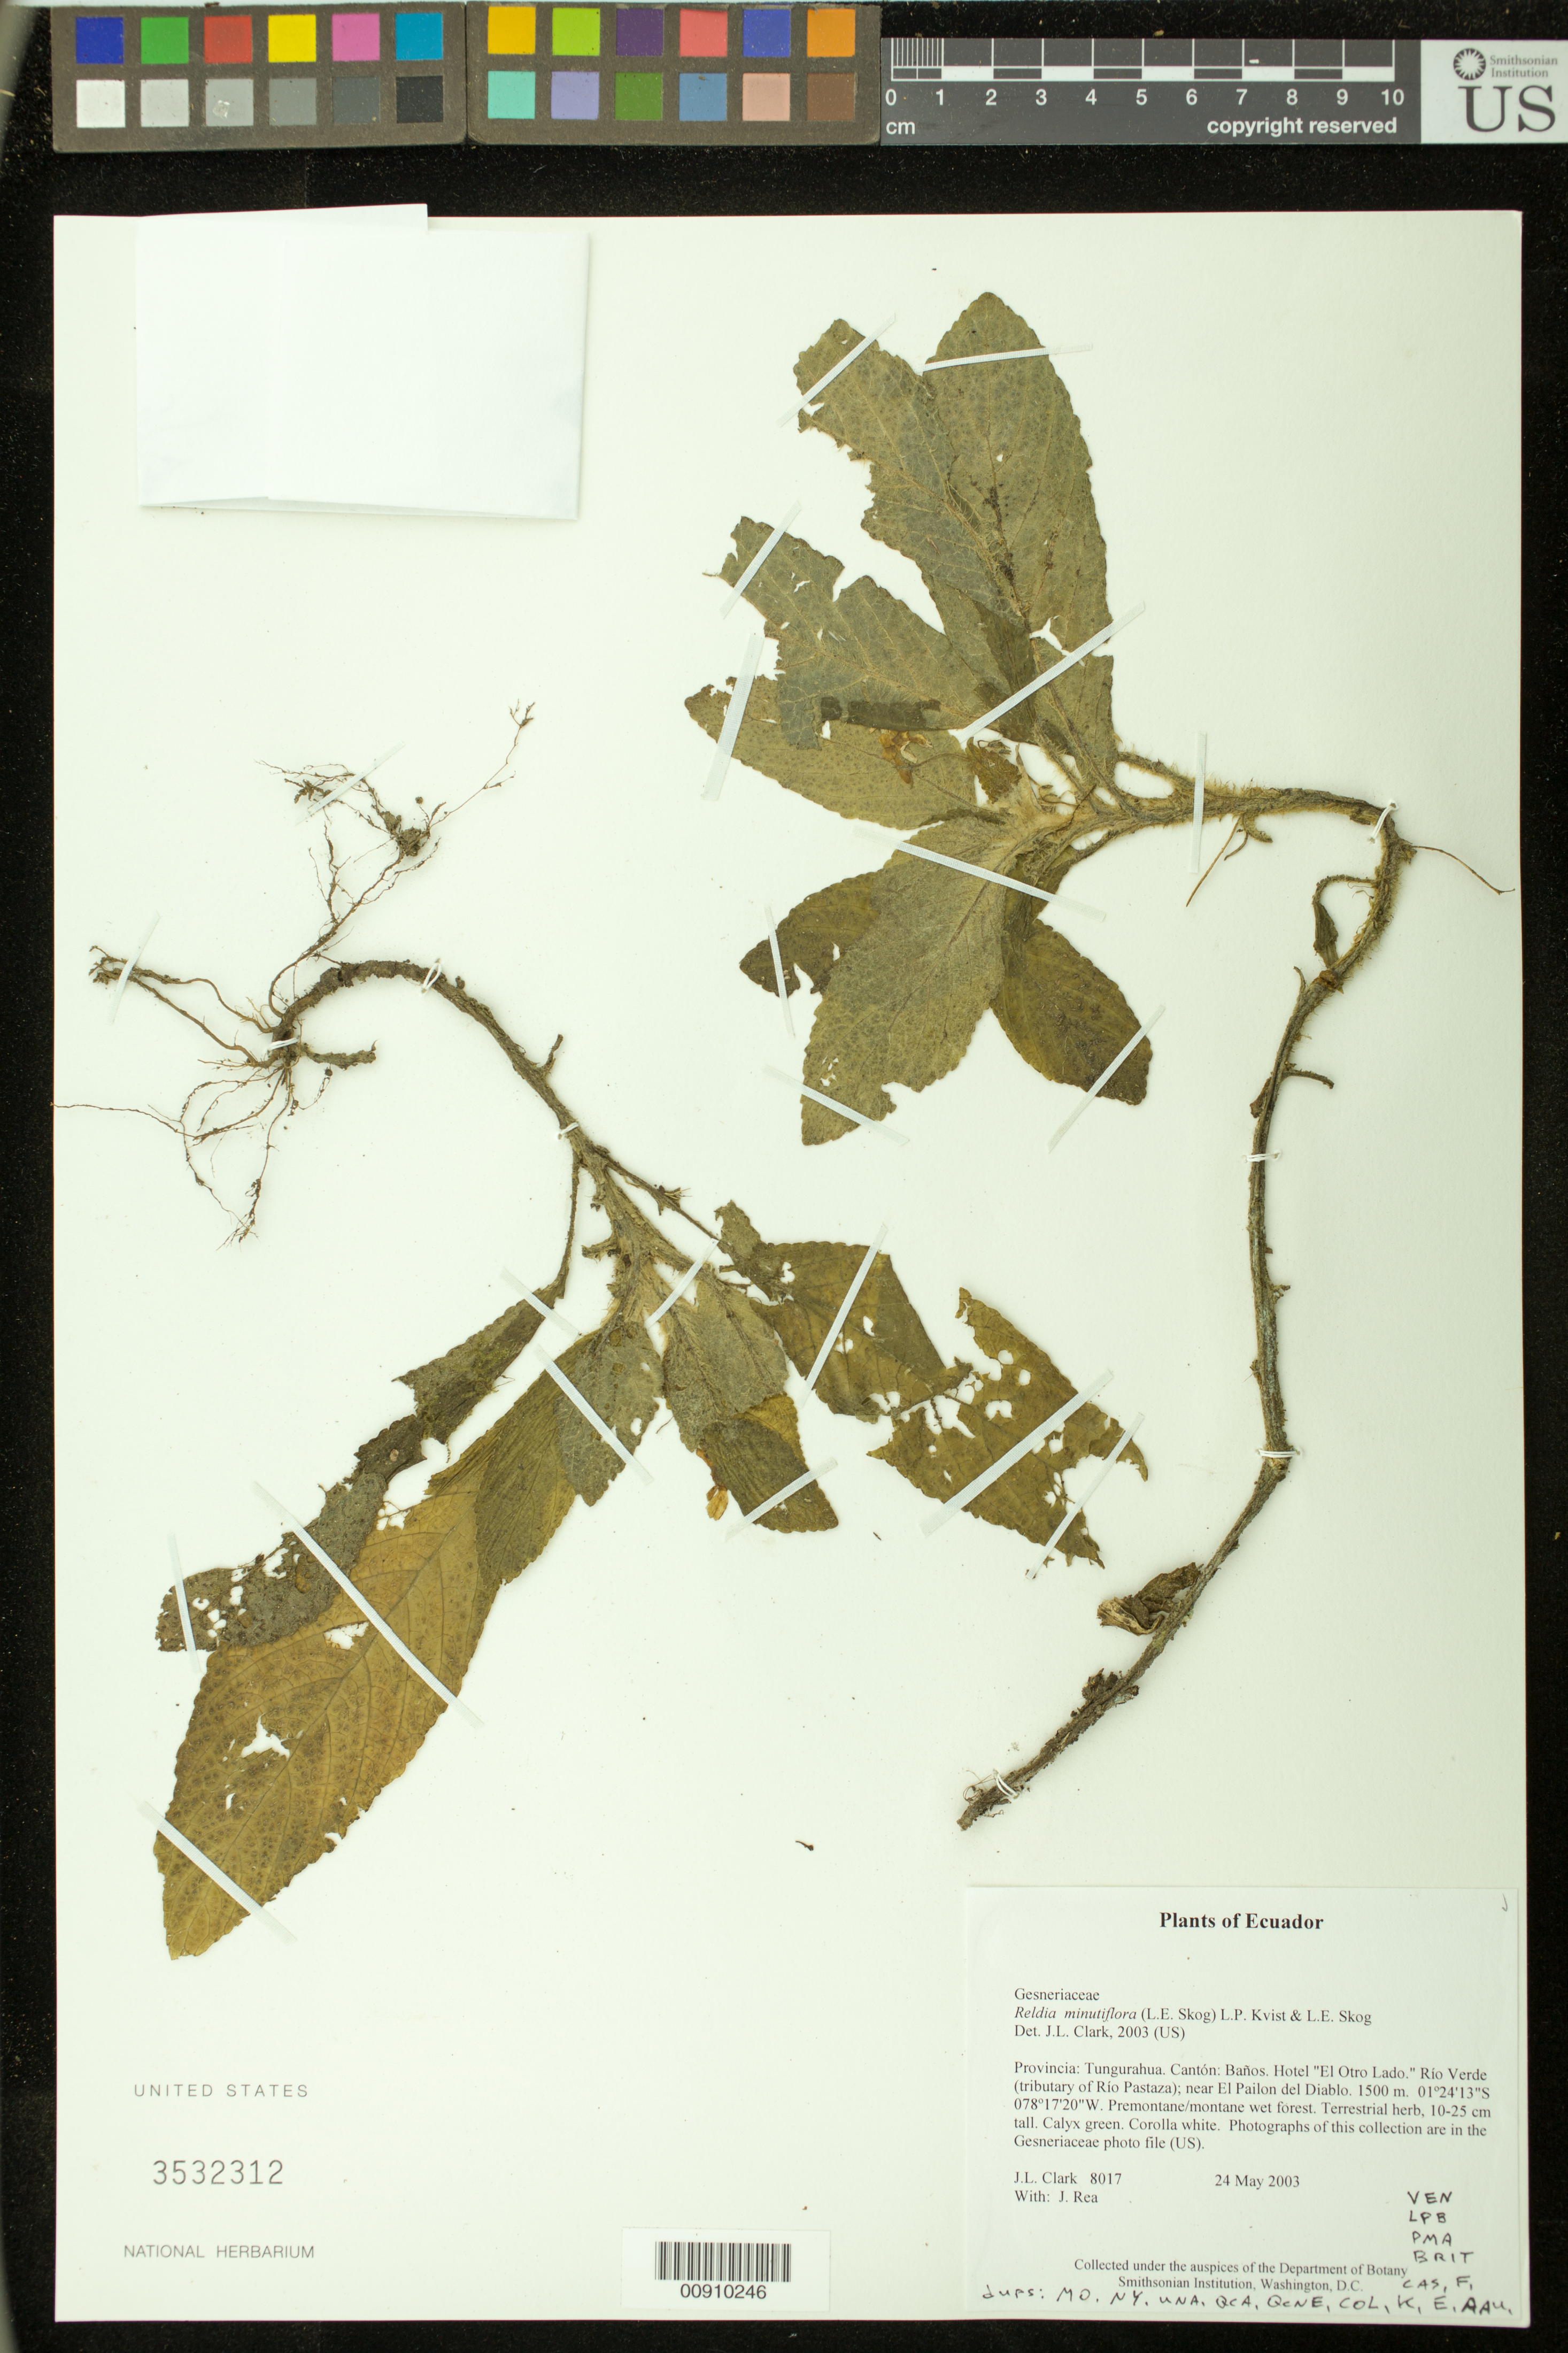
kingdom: Plantae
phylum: Tracheophyta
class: Magnoliopsida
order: Lamiales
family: Gesneriaceae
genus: Reldia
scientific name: Reldia minutiflora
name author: (L.E. Skog) L.P. Kvist & L.E. Skog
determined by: Clark, J. L., (SEL), The Marie Selby Botanical Garden (UNITED STATES)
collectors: J. L. Clark & J. Rea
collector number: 8017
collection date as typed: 24 May 2003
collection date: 2003-05-24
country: Ecuador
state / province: Tungurahua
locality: Baños. Hotel "El Otro Lado." Río Verde (tributary of Río Pastaza); near El Pailon del Diablo.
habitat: Premontane/montane wet forest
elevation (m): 1500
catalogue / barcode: US 3532312